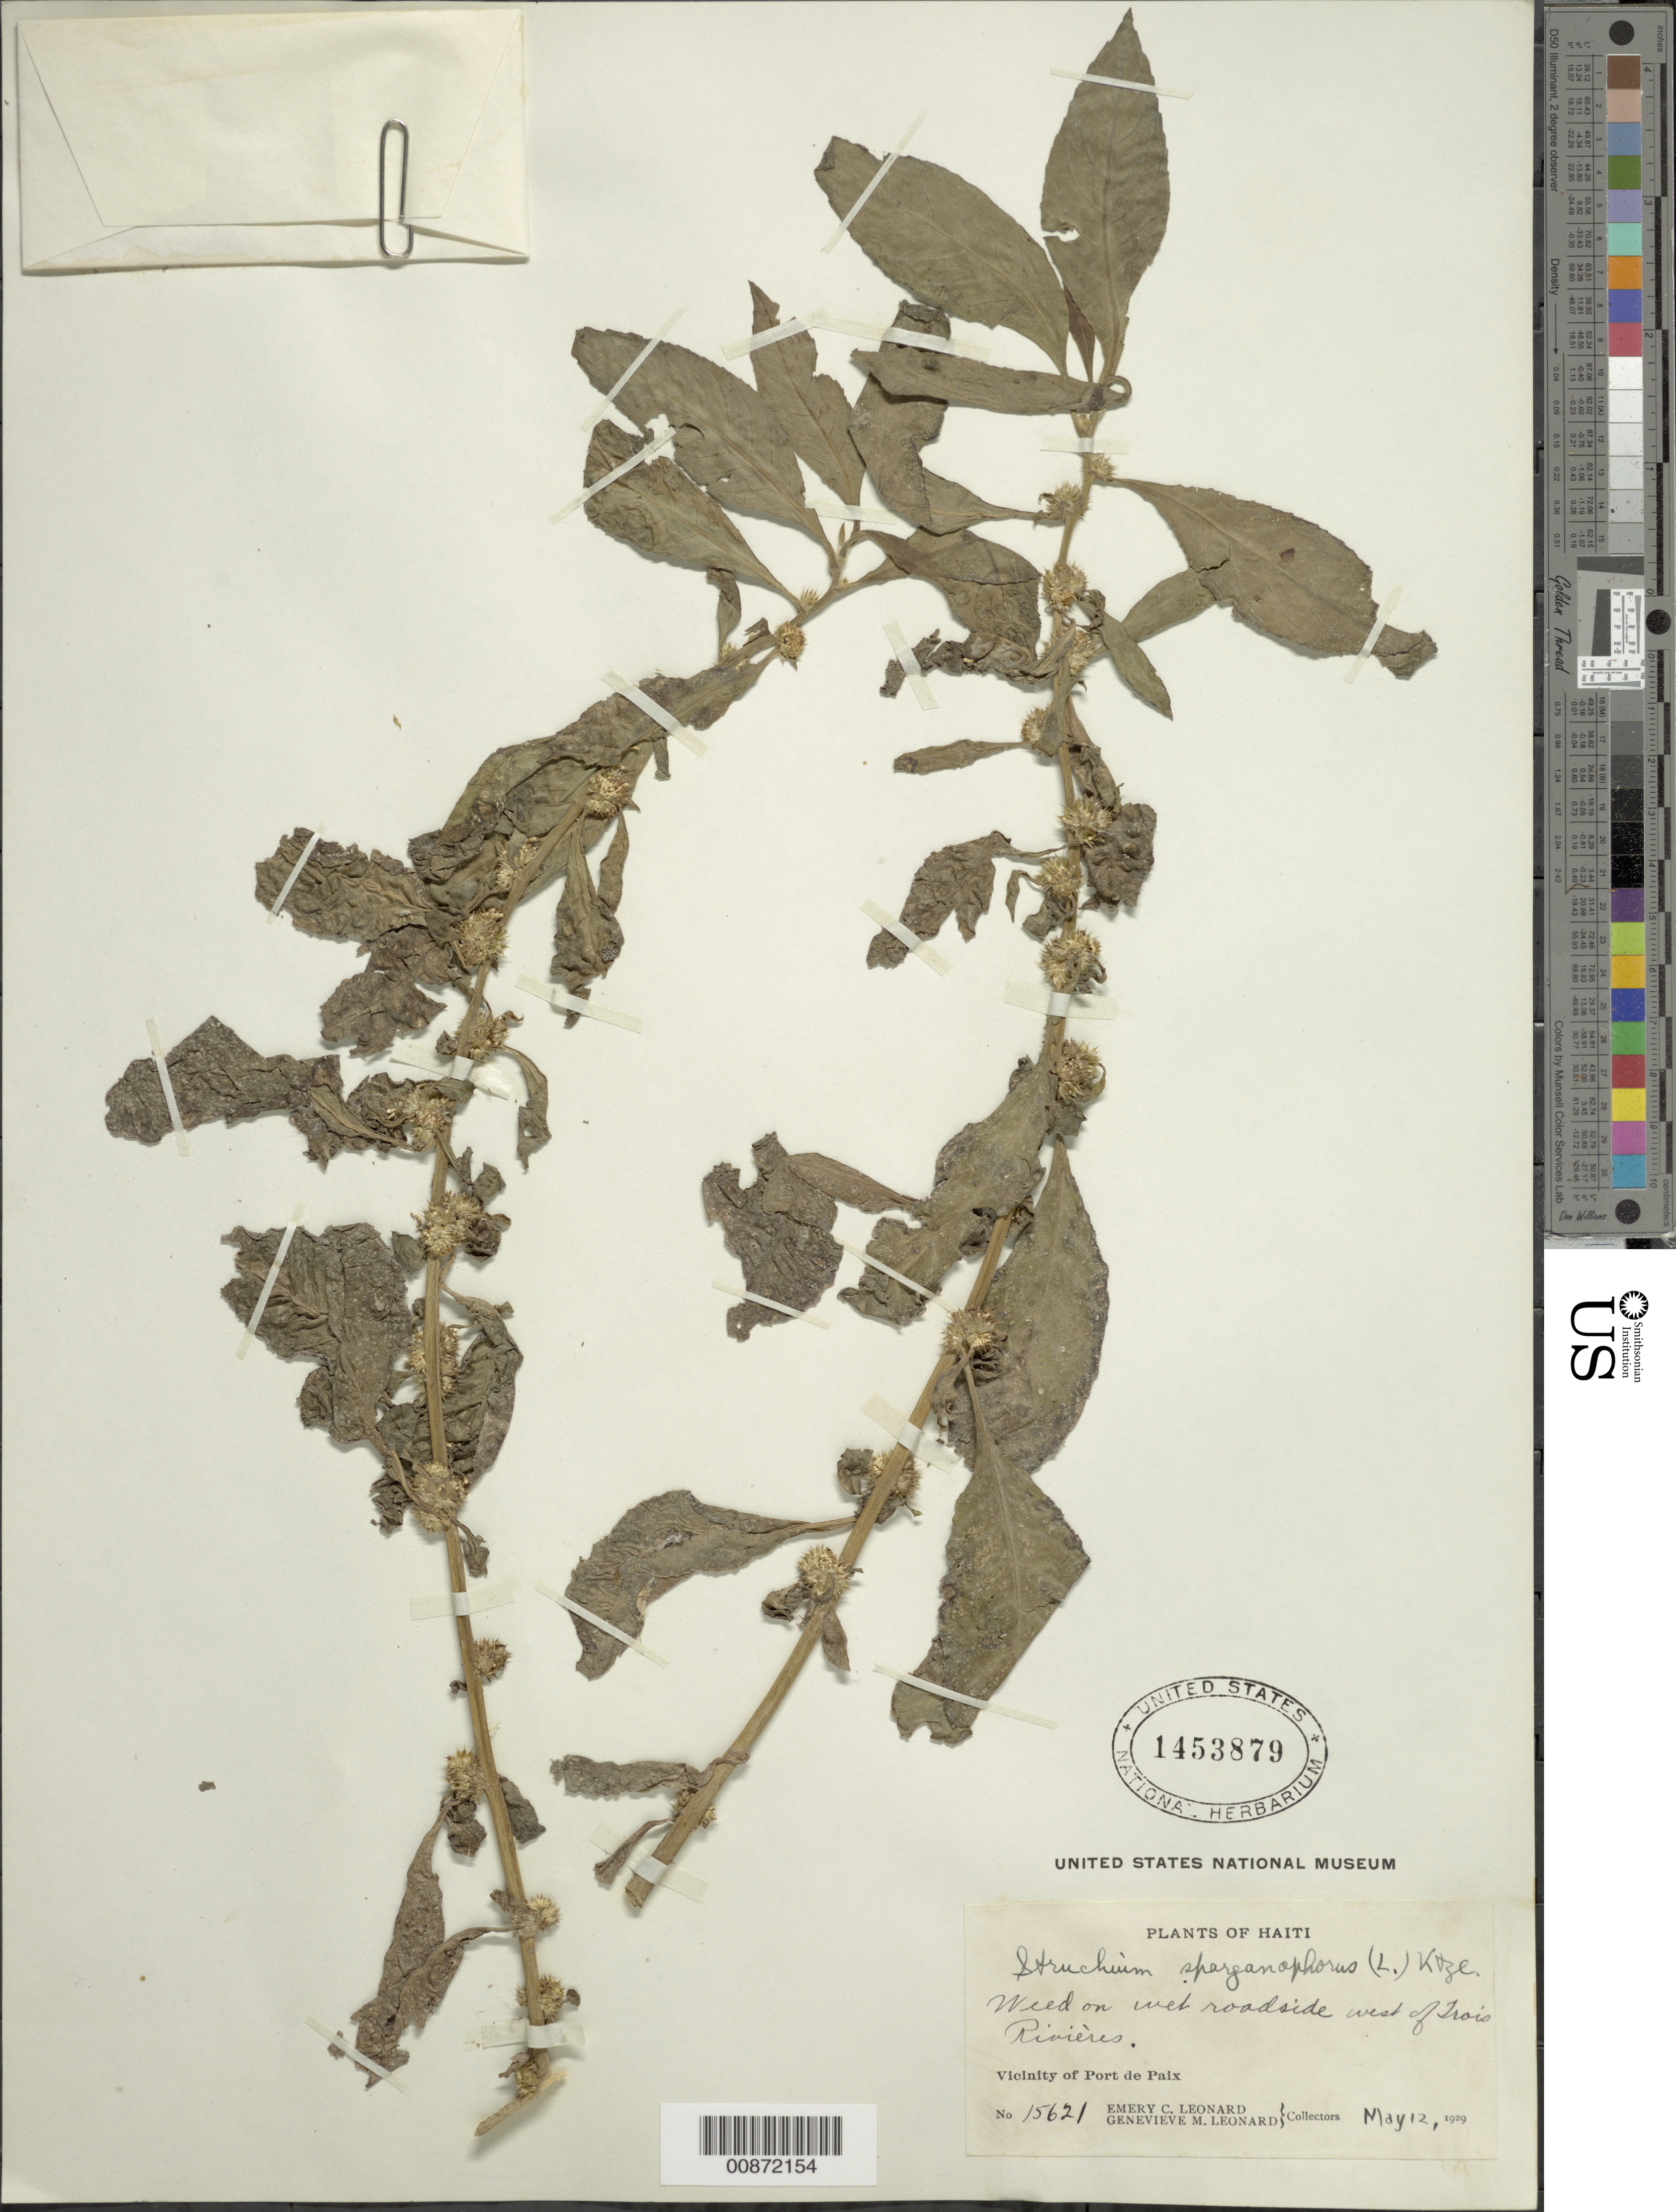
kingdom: Plantae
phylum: Tracheophyta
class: Magnoliopsida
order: Asterales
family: Asteraceae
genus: Struchium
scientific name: Struchium sparganophorum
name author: (L.) Kuntze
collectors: E. C. Leonard & G. M. Leonard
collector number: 15621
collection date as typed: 12 May 1929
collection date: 1929-05-12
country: Haiti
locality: Vicinity of Port de Paix. Near road west of Trois Rivières.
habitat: On wet roadside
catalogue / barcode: US 1453879